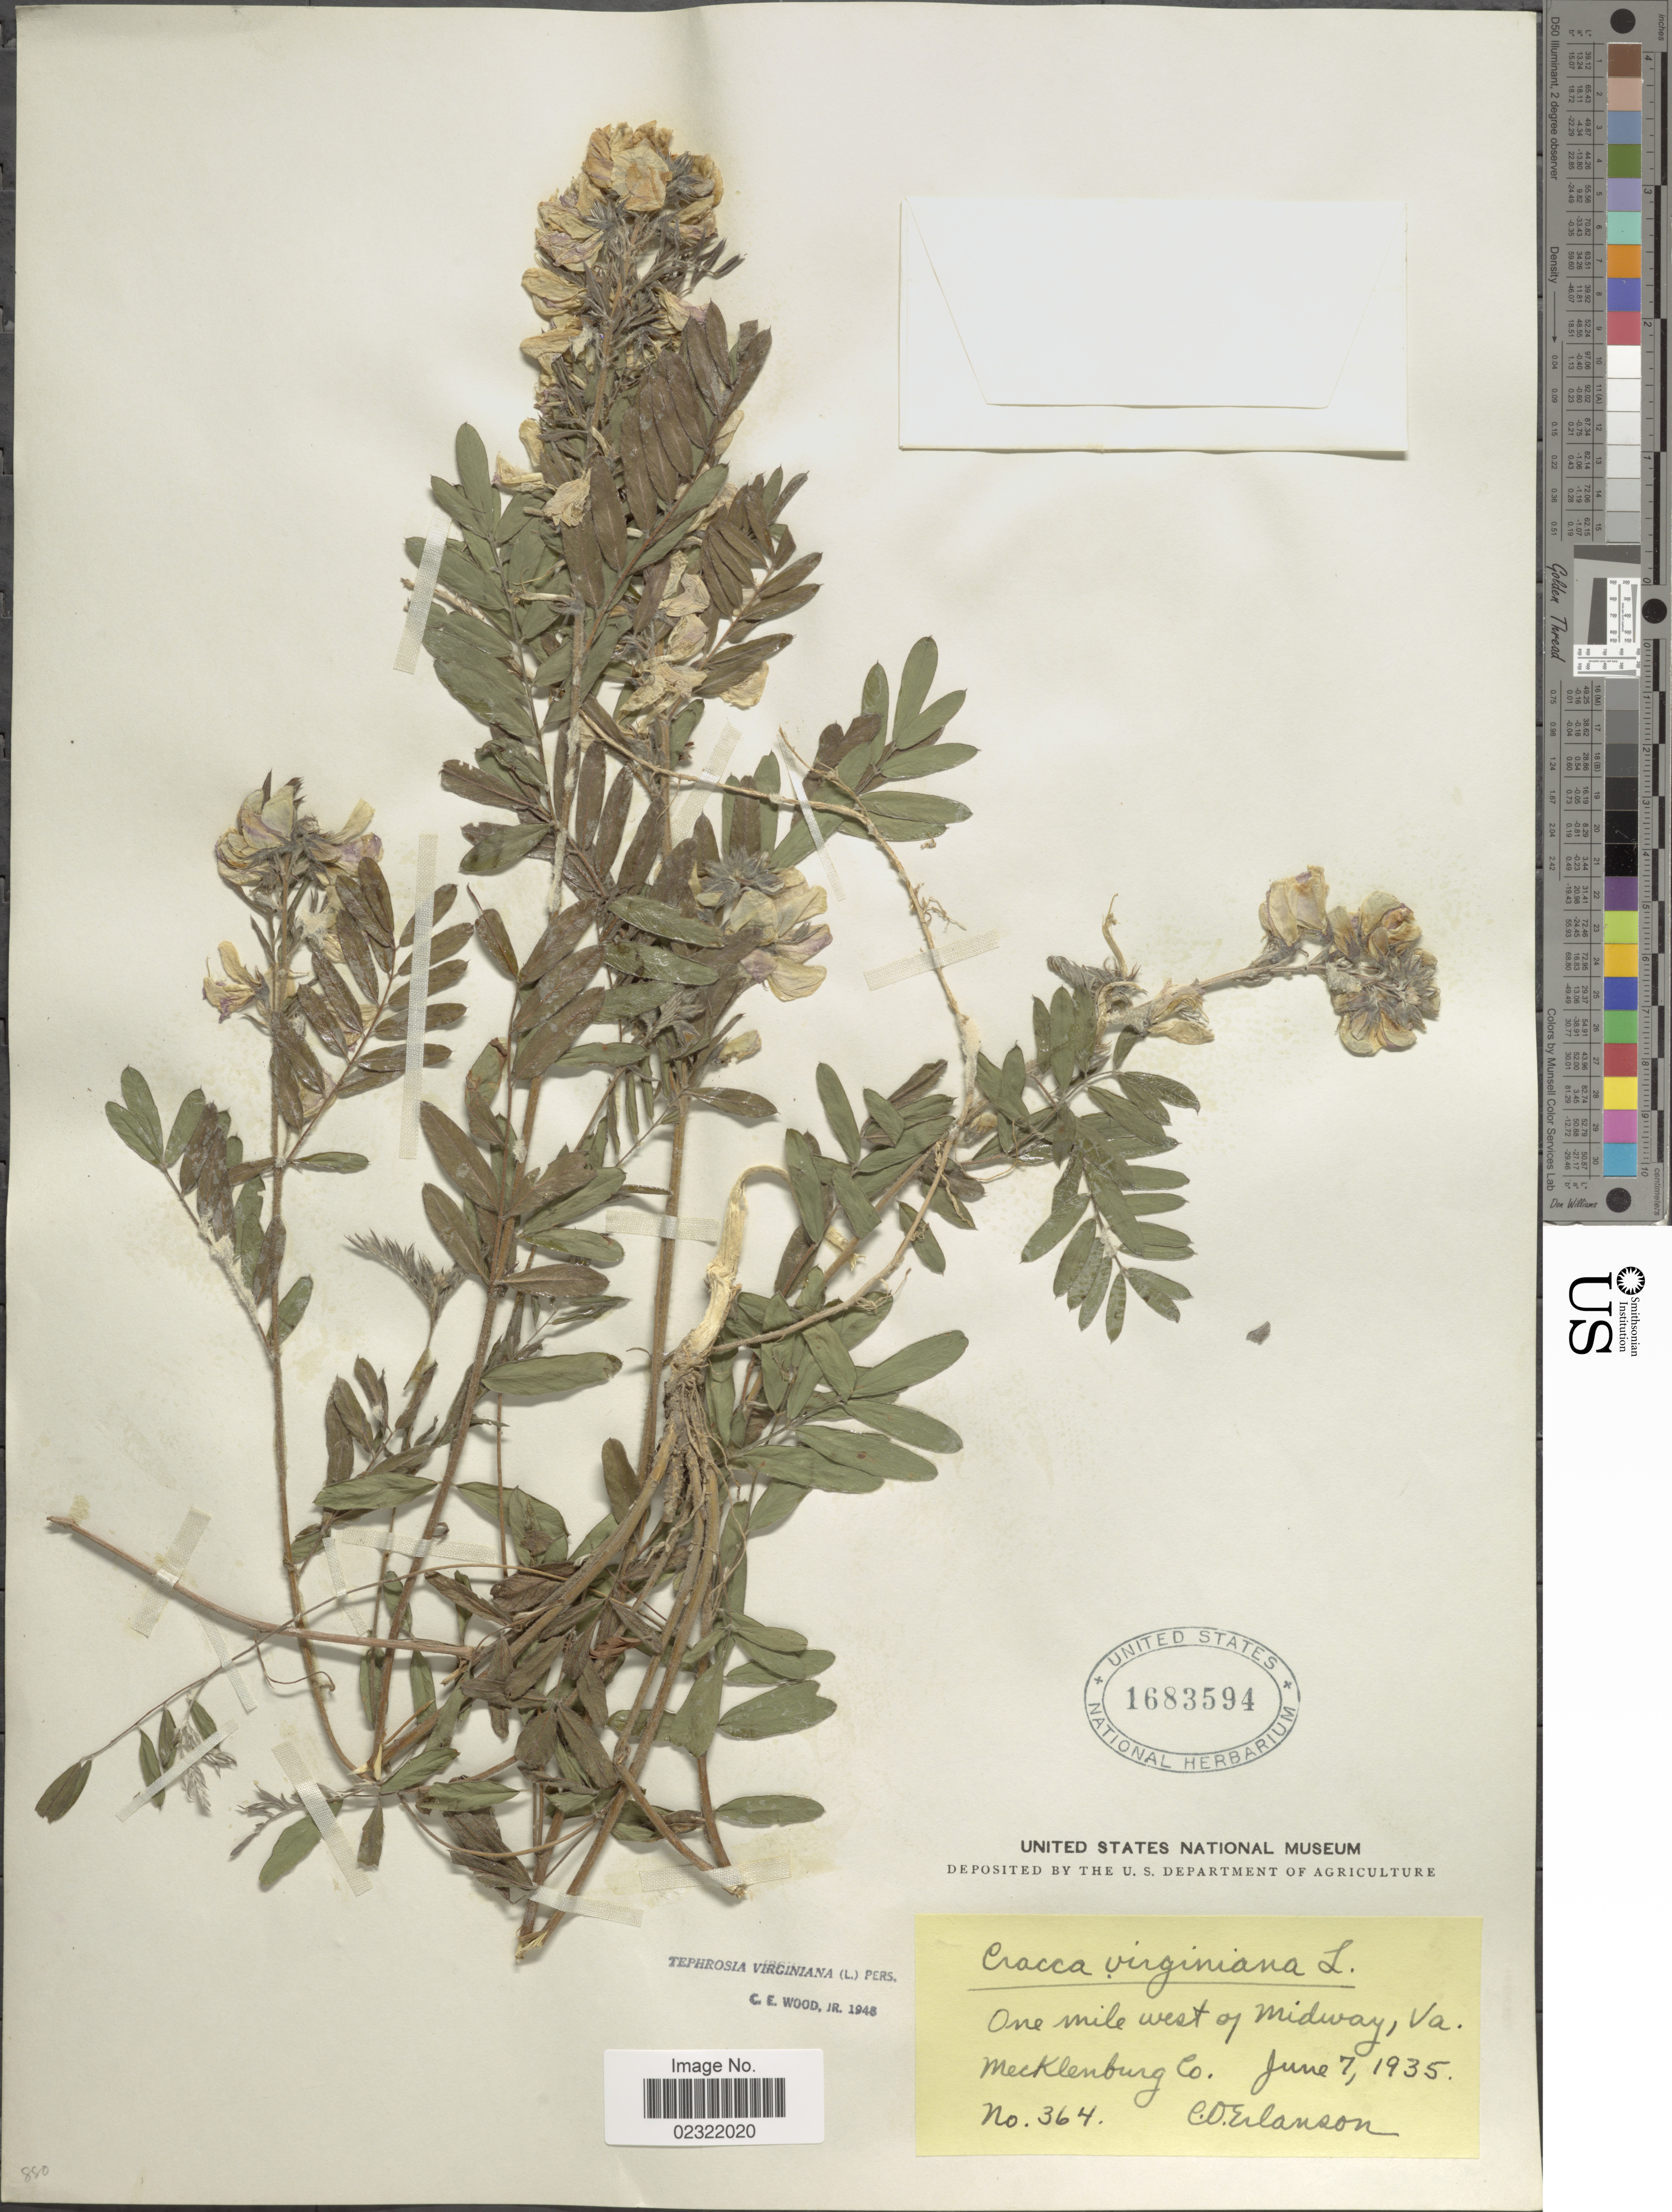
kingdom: Plantae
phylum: Tracheophyta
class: Magnoliopsida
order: Fabales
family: Fabaceae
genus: Tephrosia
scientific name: Tephrosia virginiana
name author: (L.) Pers.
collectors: C. O. Erlanson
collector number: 364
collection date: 1935-06-07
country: United States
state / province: Virginia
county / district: Mecklenburg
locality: One mile west of Midway, Mecklenburg Co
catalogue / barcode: US 1683594